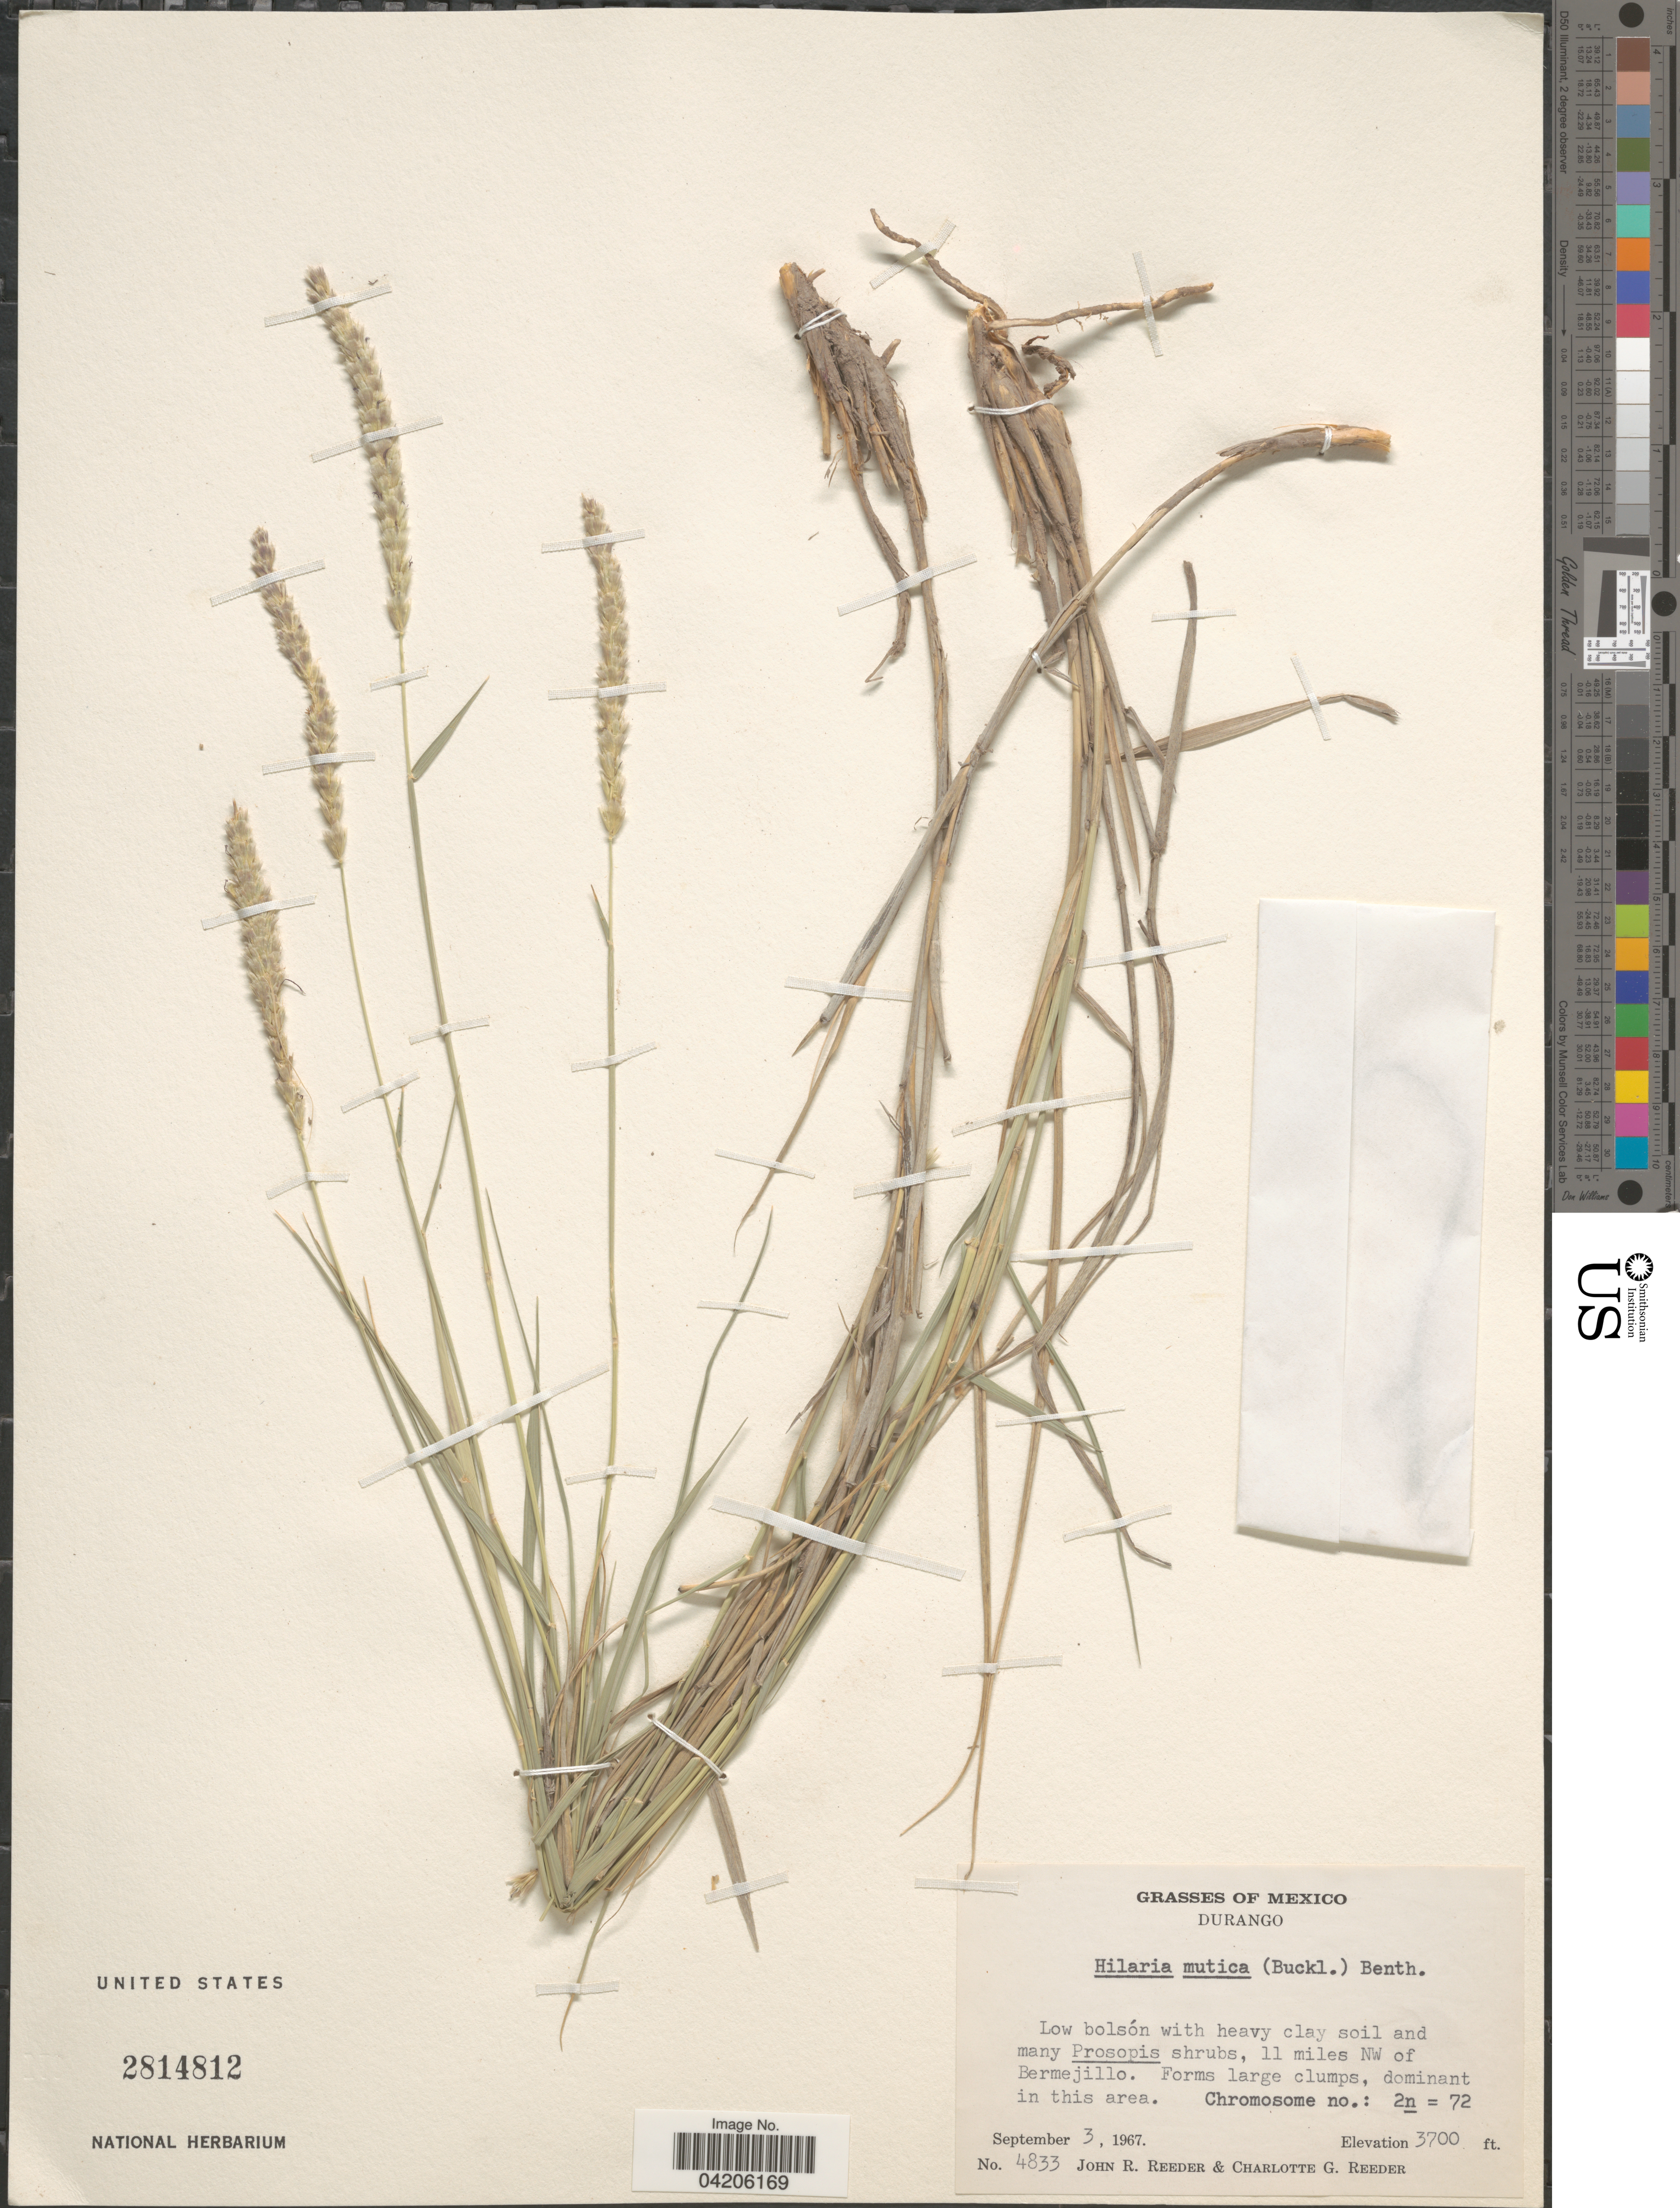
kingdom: Plantae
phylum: Tracheophyta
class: Liliopsida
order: Poales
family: Poaceae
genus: Hilaria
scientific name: Hilaria mutica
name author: (Buckley) Benth.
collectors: J. R. Reeder & C. G. Reeder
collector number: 4833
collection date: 1967-09-03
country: Mexico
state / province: Durango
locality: Durango. 11 miles NW of Bermejillo.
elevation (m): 1128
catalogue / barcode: US 2814812